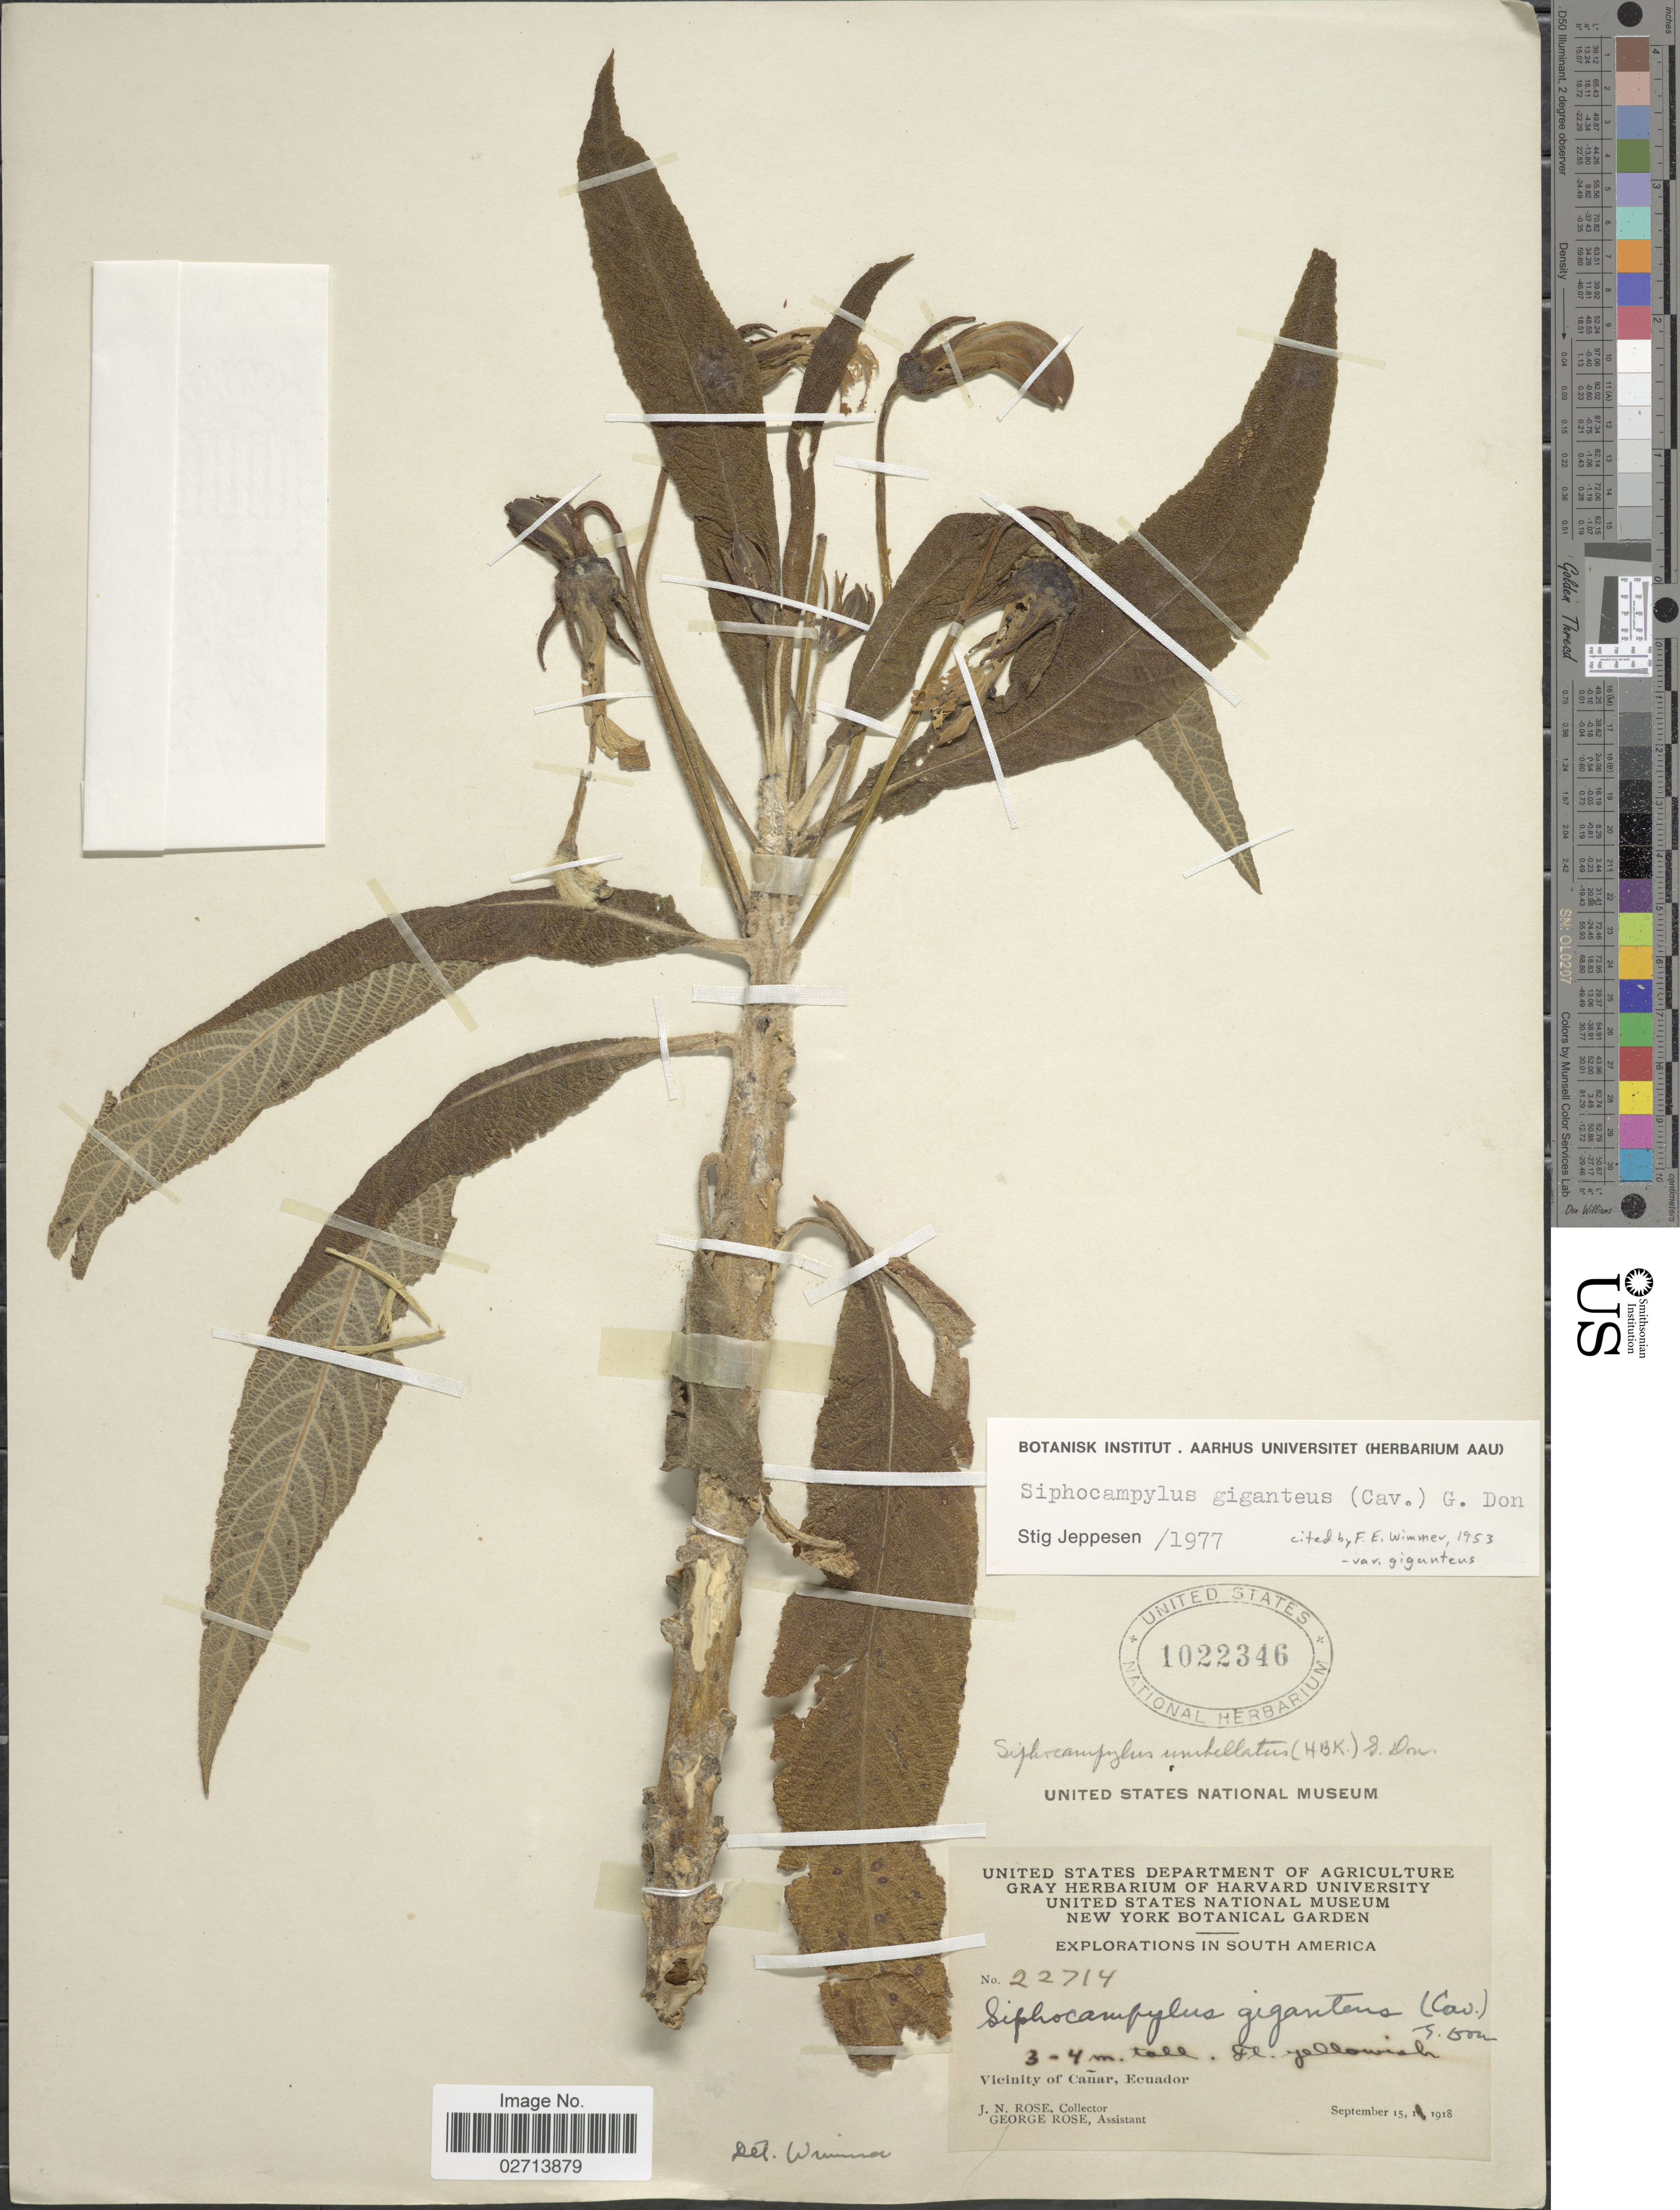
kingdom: Plantae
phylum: Tracheophyta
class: Magnoliopsida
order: Asterales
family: Campanulaceae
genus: Siphocampylus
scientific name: Siphocampylus giganteus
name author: (Cav.) G. Don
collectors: J. N. Rose & G. Rose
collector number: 22714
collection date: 1918-09-15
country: Ecuador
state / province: Cañar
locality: Vicinity of Cañar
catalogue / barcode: US 1022346